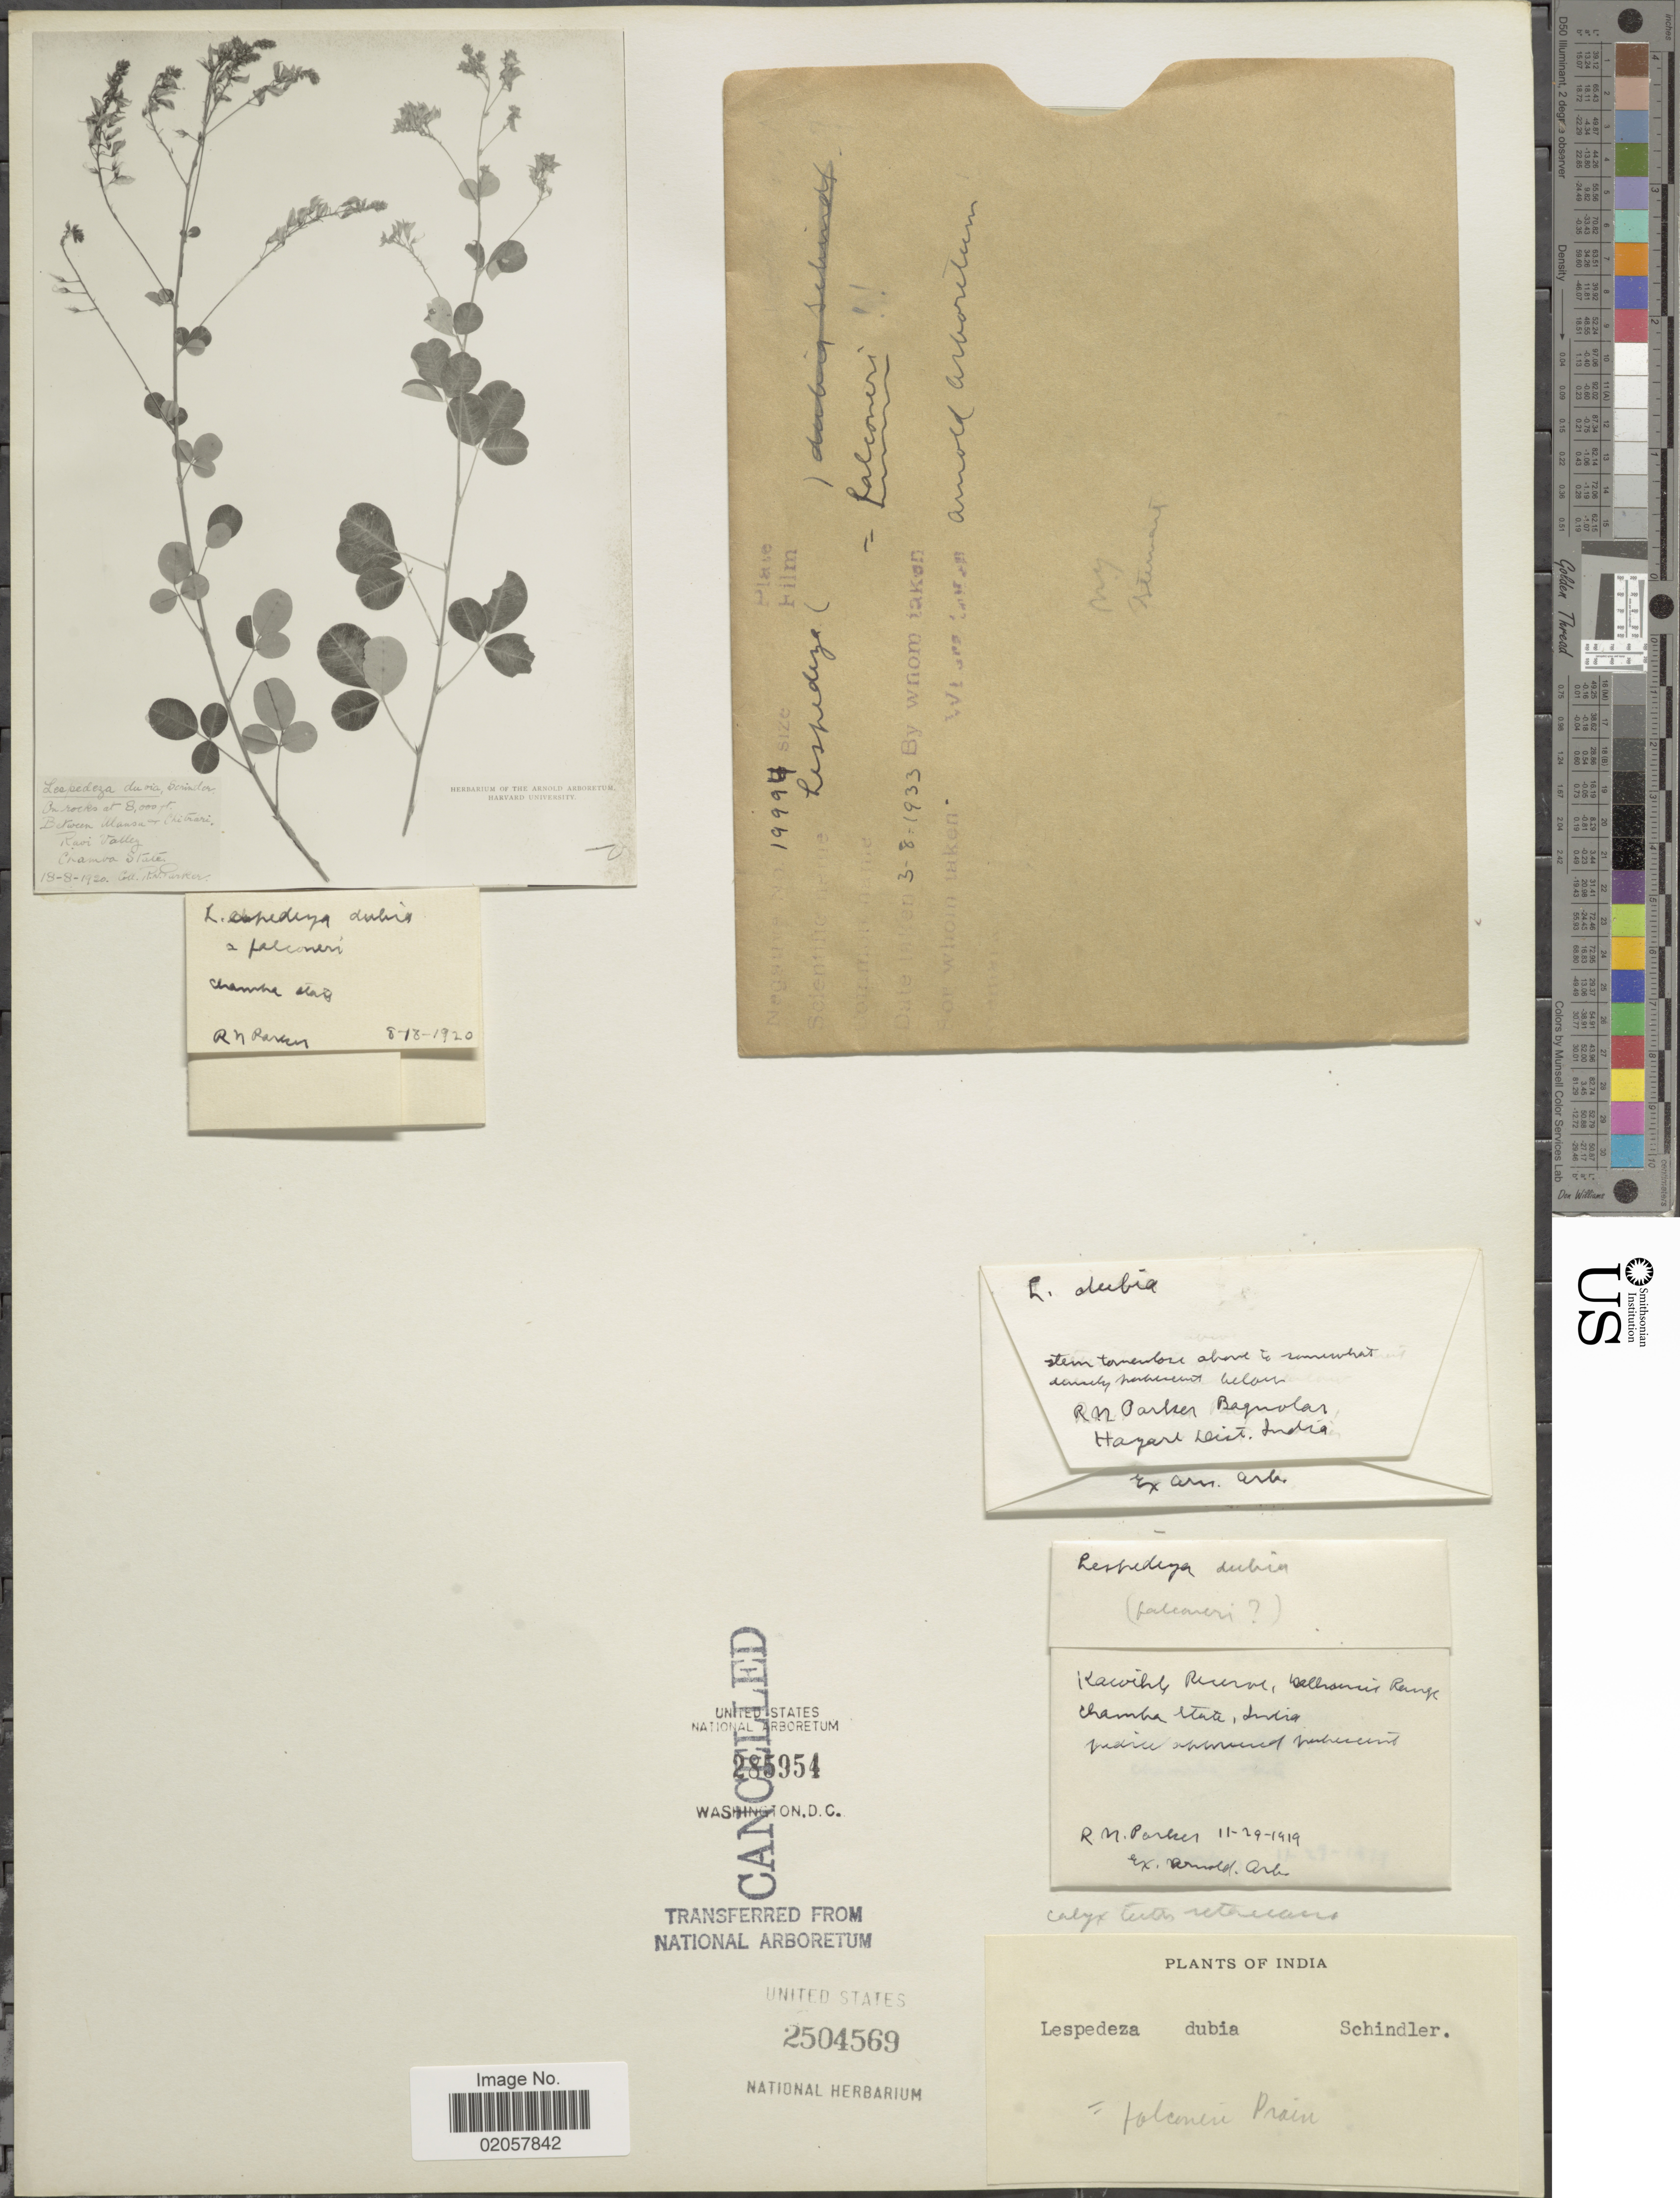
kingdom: Plantae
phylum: Tracheophyta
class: Magnoliopsida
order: Fabales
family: Fabaceae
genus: Lespedeza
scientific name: Lespedeza falconeri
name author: Prain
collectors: R. N. Parker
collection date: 1919-11-29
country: India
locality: Chamba State, on rocks, between Ulansu + Chitrari, Ravi valley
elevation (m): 2438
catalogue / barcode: US 2504569